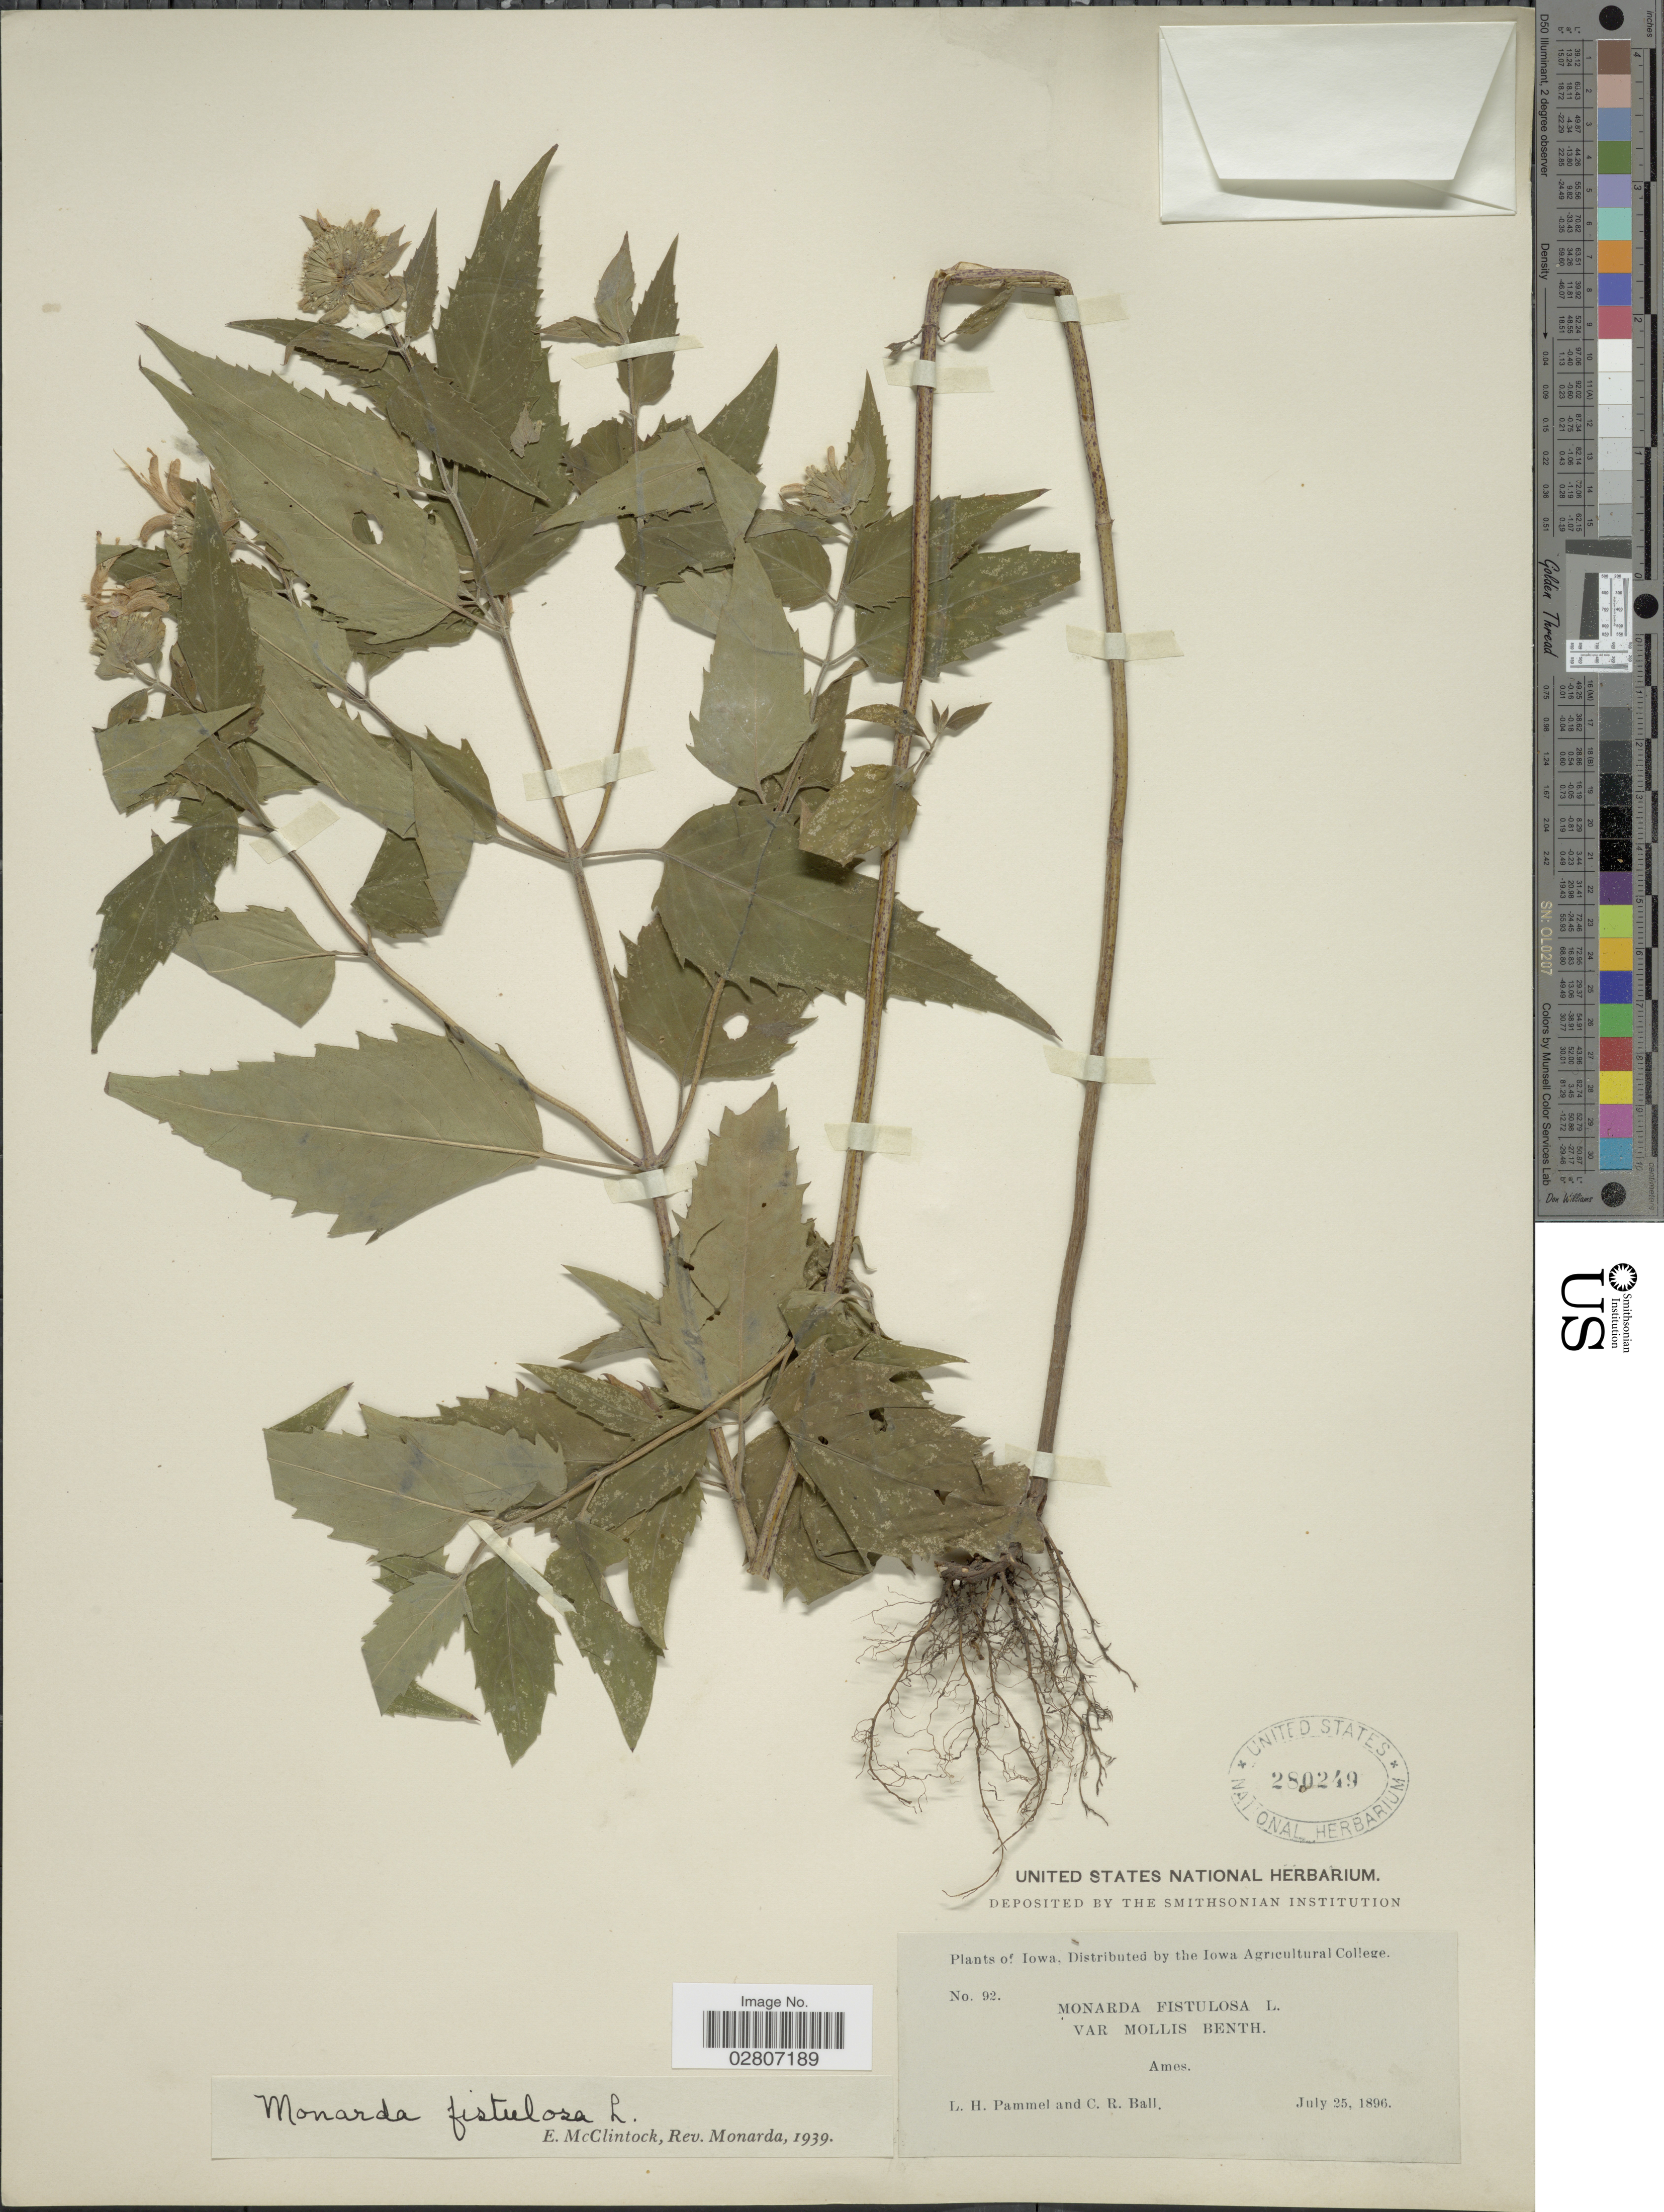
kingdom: Plantae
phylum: Tracheophyta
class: Magnoliopsida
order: Lamiales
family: Lamiaceae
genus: Monarda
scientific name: Monarda fistulosa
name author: L.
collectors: L. Pammell & C. R. Ball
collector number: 92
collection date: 1896-07-25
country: United States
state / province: Iowa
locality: Ames.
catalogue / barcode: US 280249